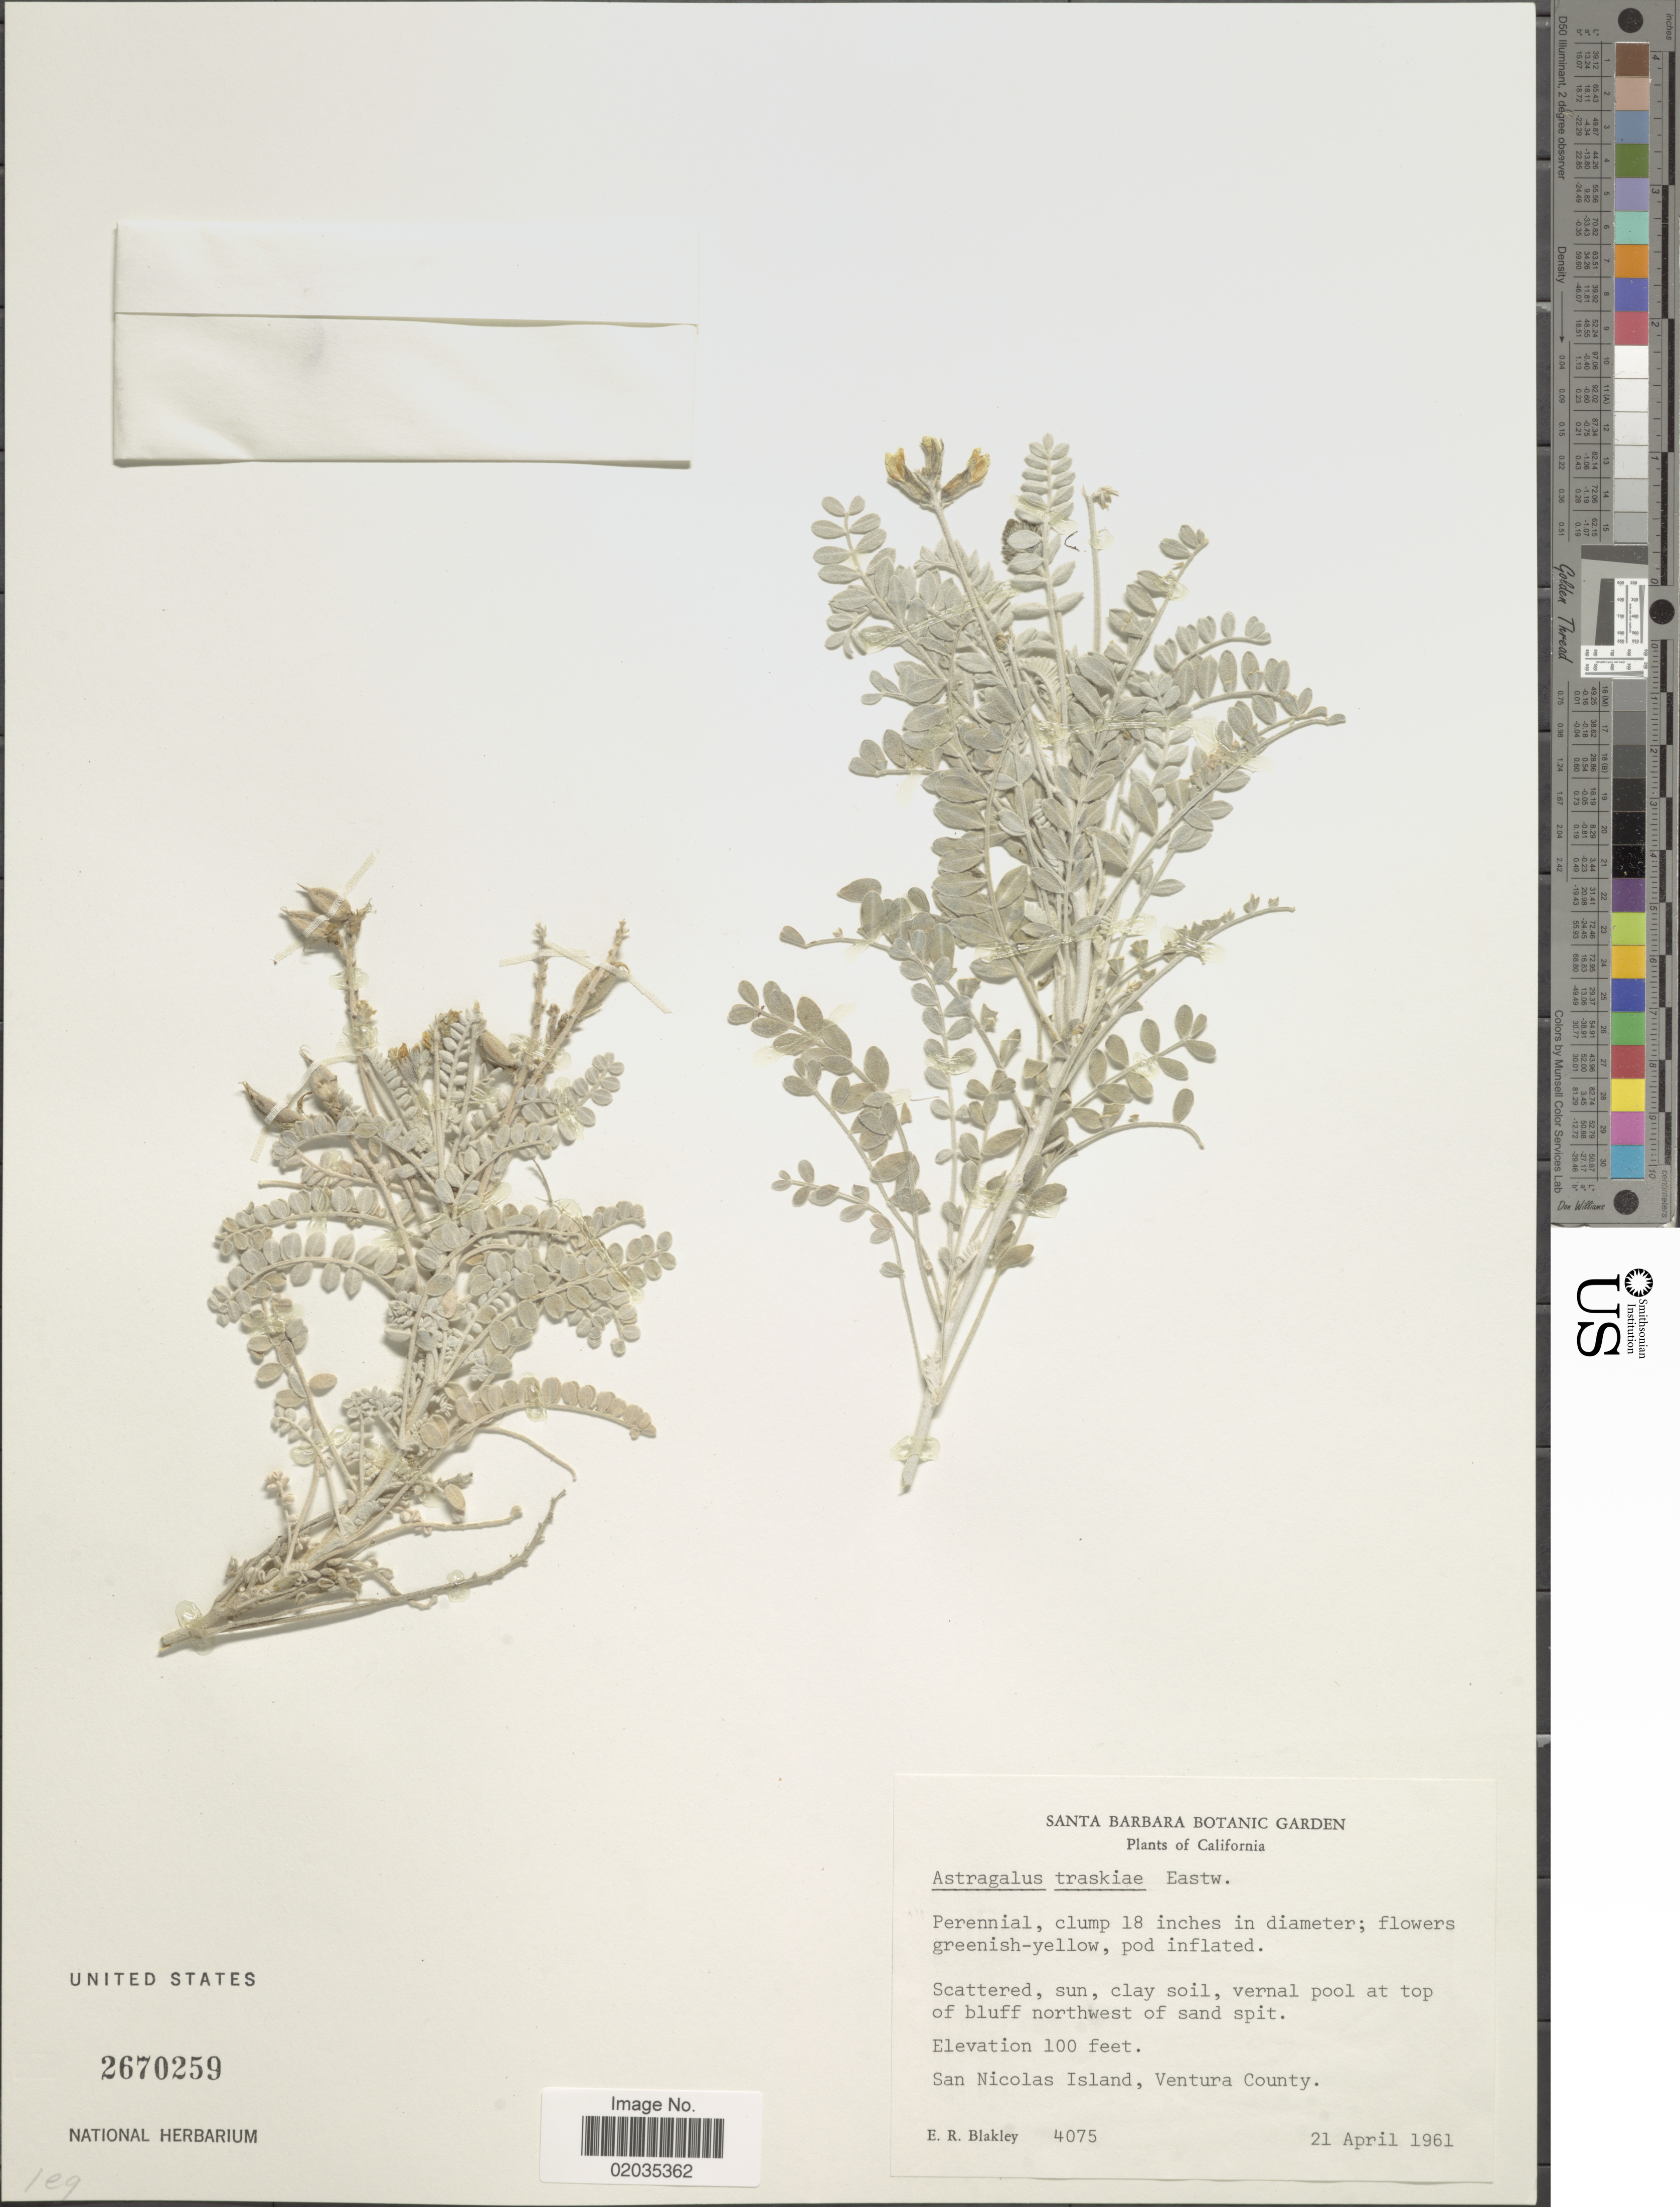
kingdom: Plantae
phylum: Tracheophyta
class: Magnoliopsida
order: Fabales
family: Fabaceae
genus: Astragalus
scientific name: Astragalus traskiae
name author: Eastw.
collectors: E. R. Blakley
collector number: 4075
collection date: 1961-04-21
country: United States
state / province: California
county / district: Ventura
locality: San Nicolas Island, Ventura County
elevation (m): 30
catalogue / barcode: US 2670259